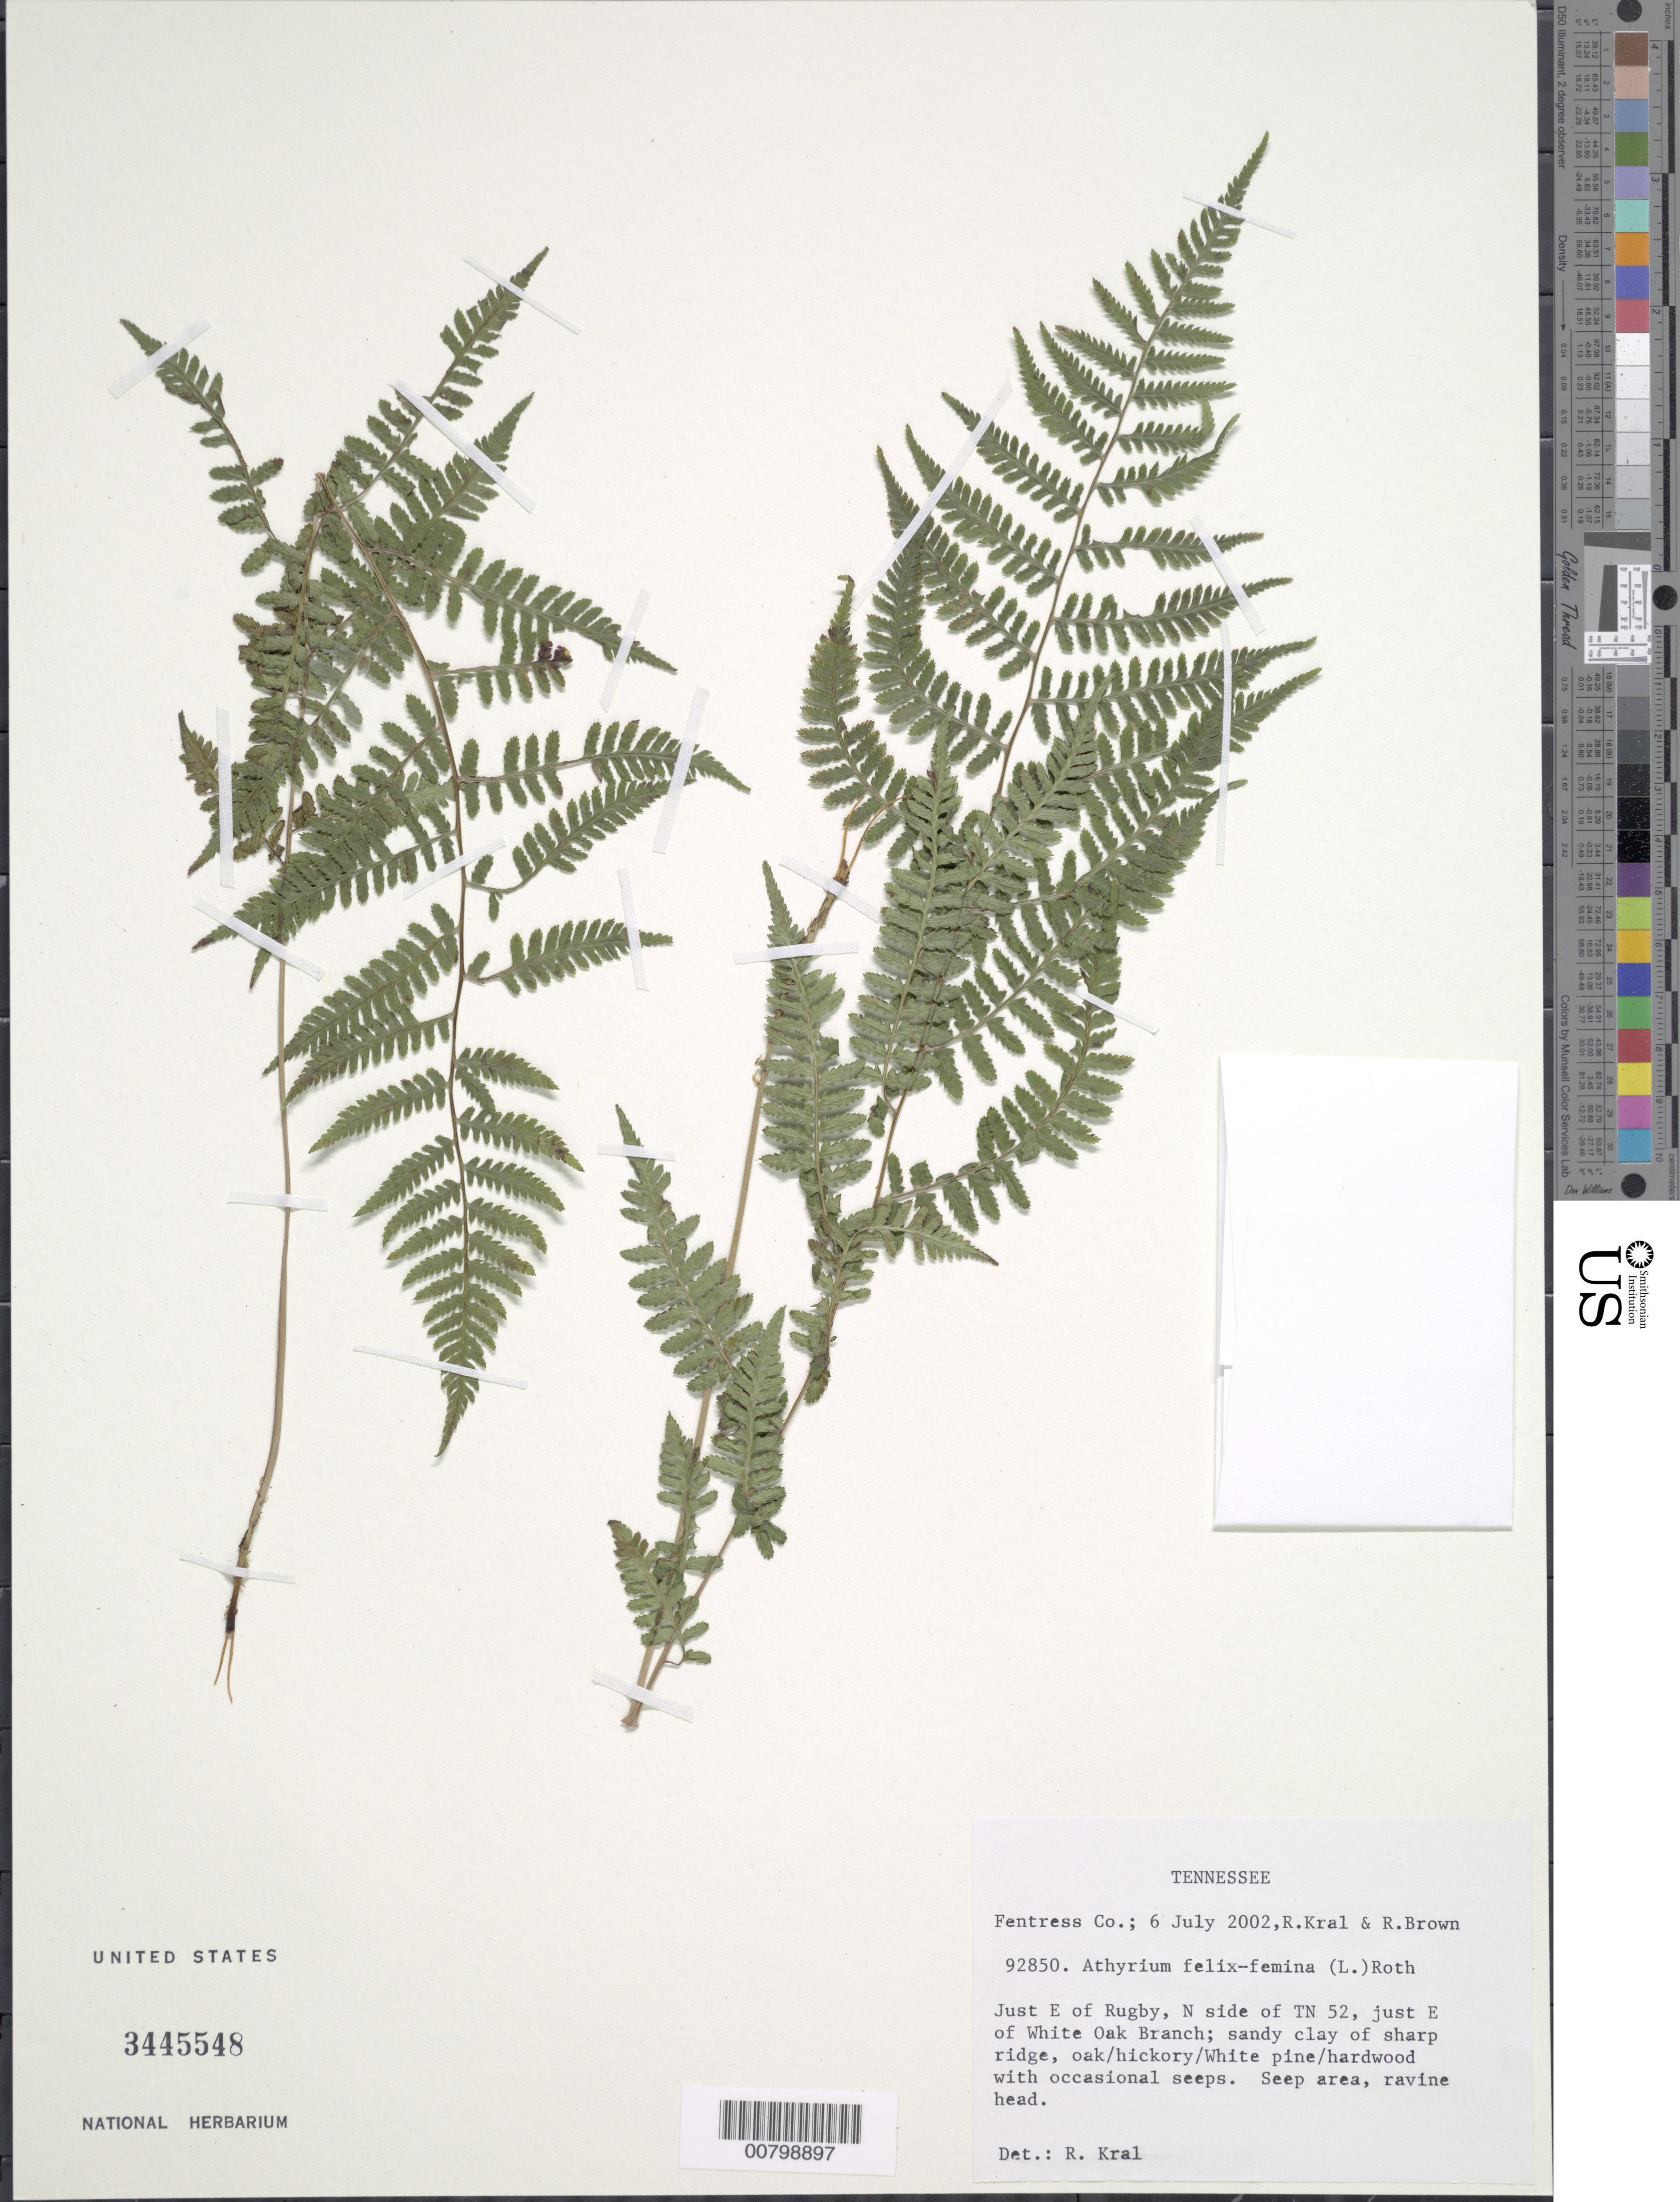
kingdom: Plantae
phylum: Tracheophyta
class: Polypodiopsida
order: Polypodiales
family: Athyriaceae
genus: Athyrium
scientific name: Athyrium filix-femina subsp. asplenioides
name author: (Michx.) Hultén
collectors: R. Kral & R. Brown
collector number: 92850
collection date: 2002-07-06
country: United States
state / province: Tennessee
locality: Fentress Co., Just E of Rugby, N side of TN 52, just E of White Oak Branch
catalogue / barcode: US 3445548